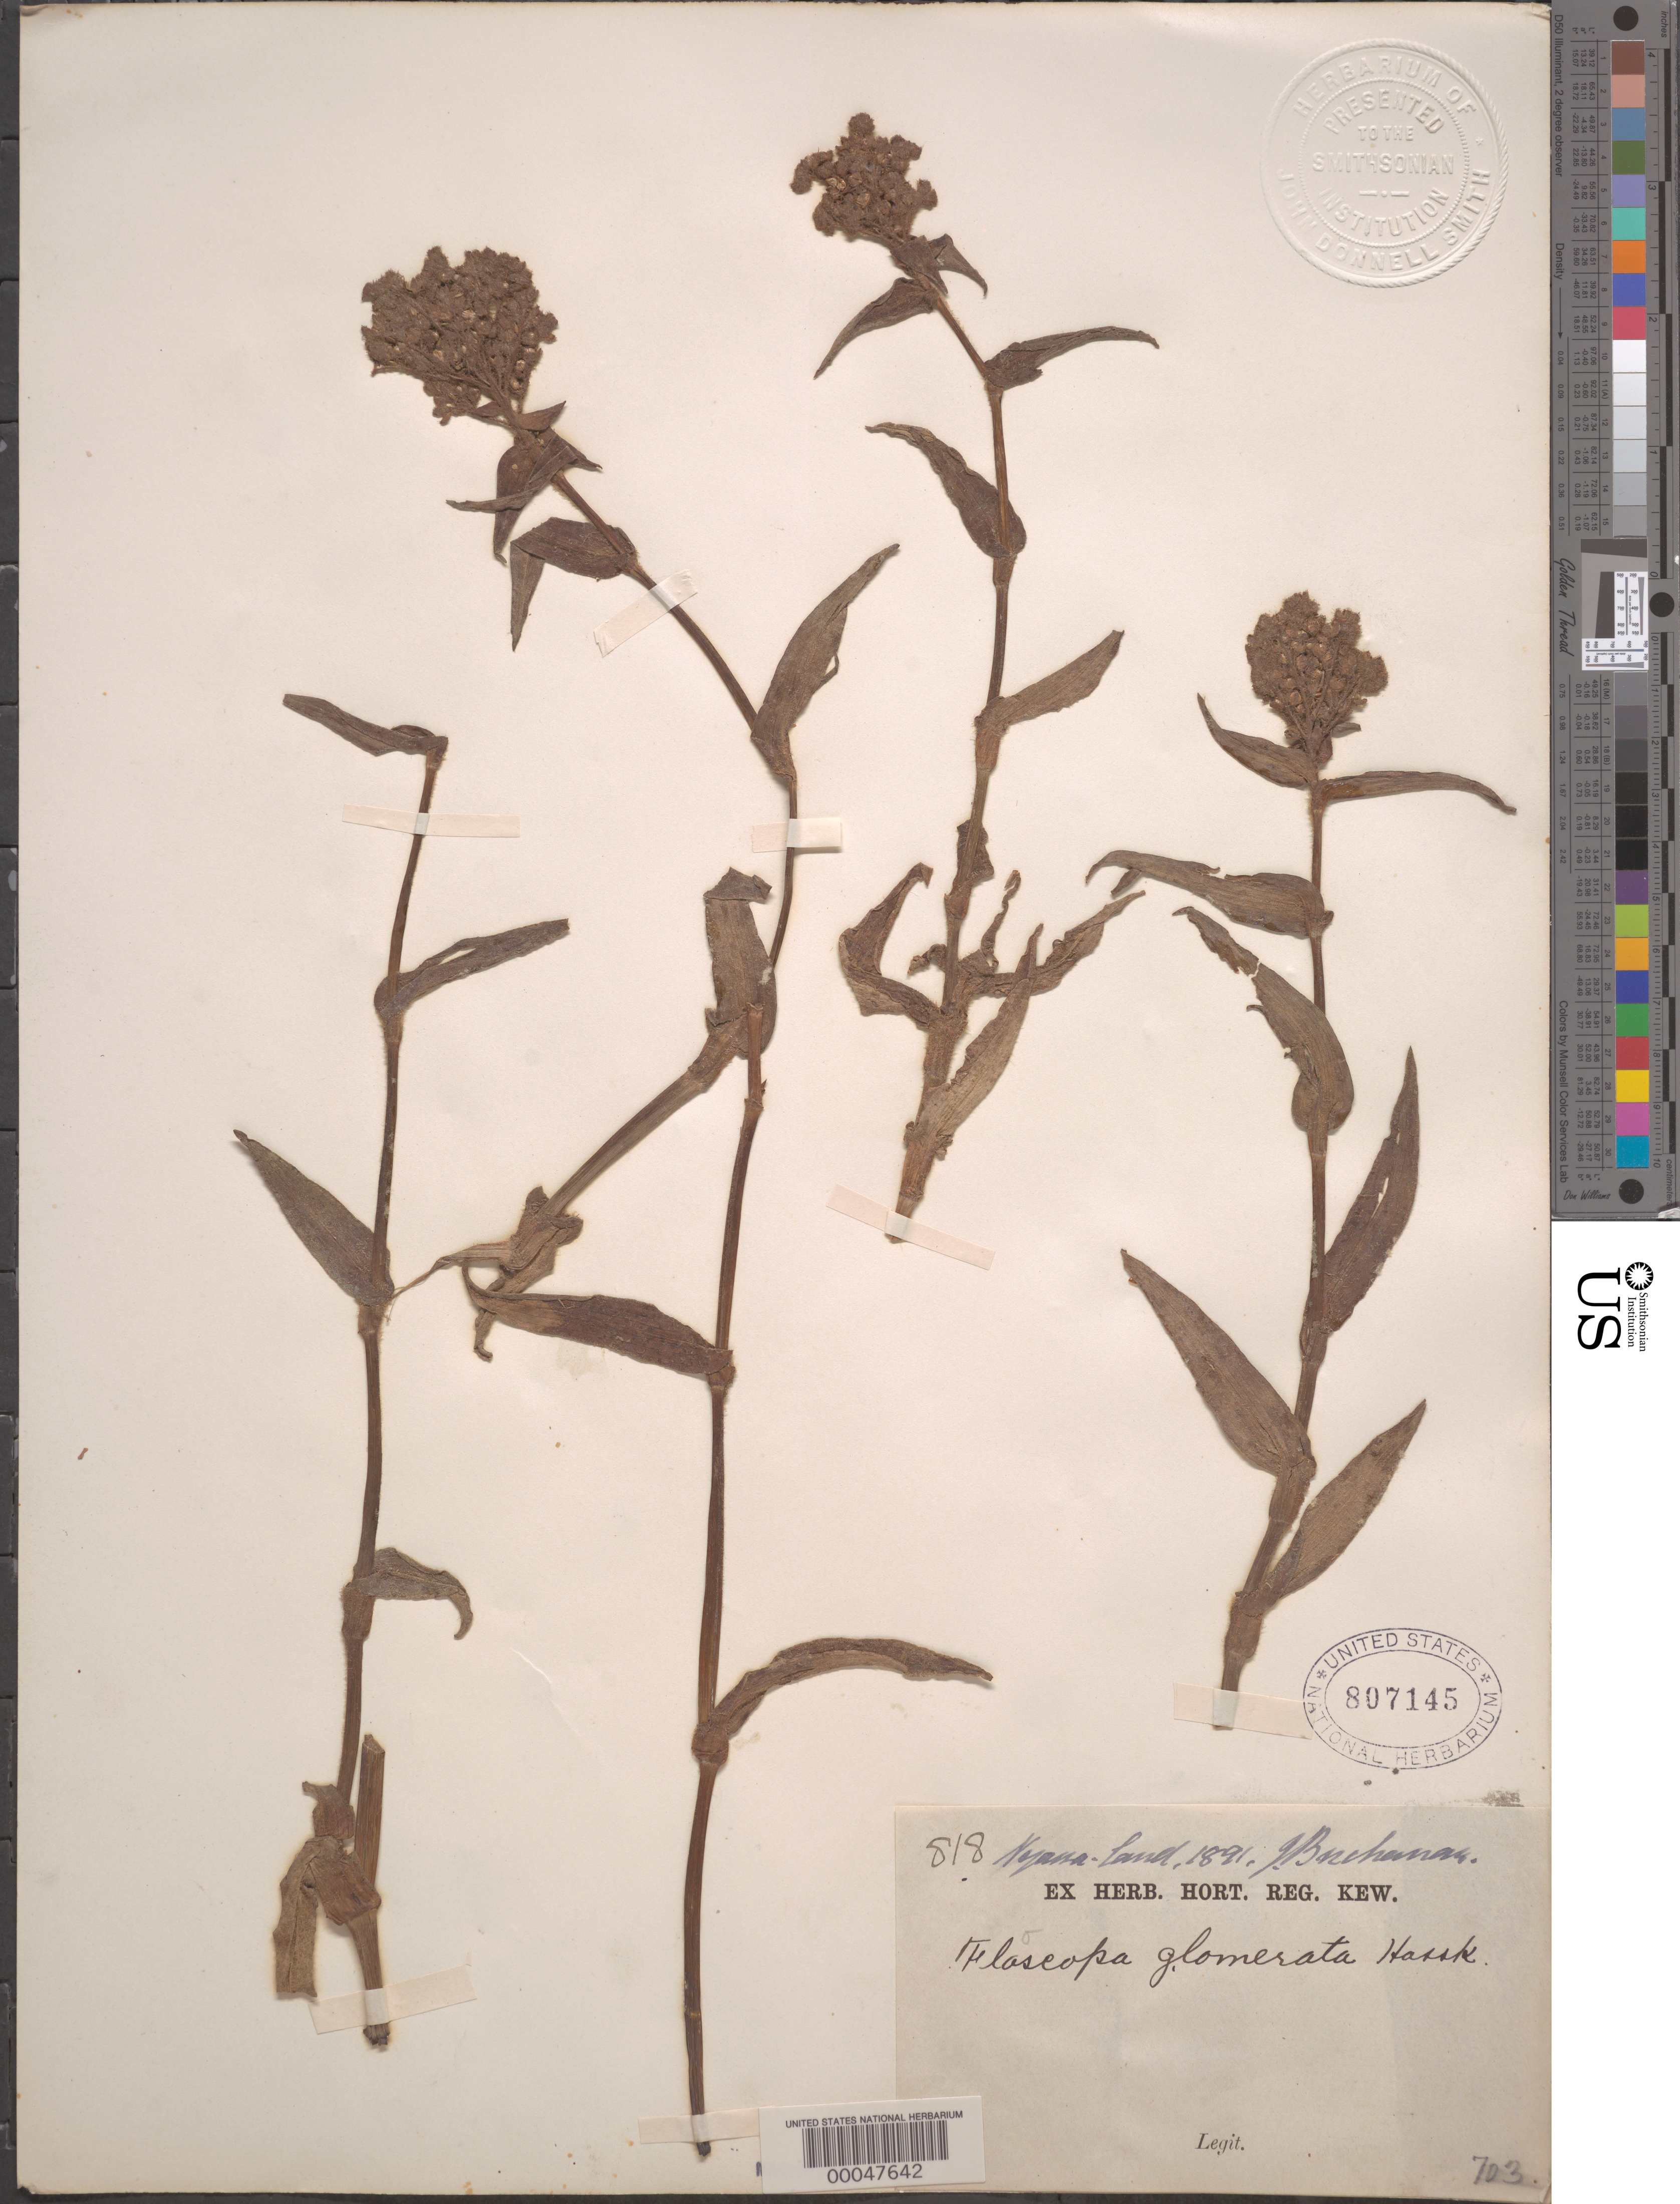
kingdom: Plantae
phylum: Tracheophyta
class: Liliopsida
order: Commelinales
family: Commelinaceae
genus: Floscopa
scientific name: Floscopa glomerata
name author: (Willd. ex Schult. & Schult. f.) Hassk.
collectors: J. Buchanan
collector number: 818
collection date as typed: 1891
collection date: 1891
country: Malawi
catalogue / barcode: US 807145